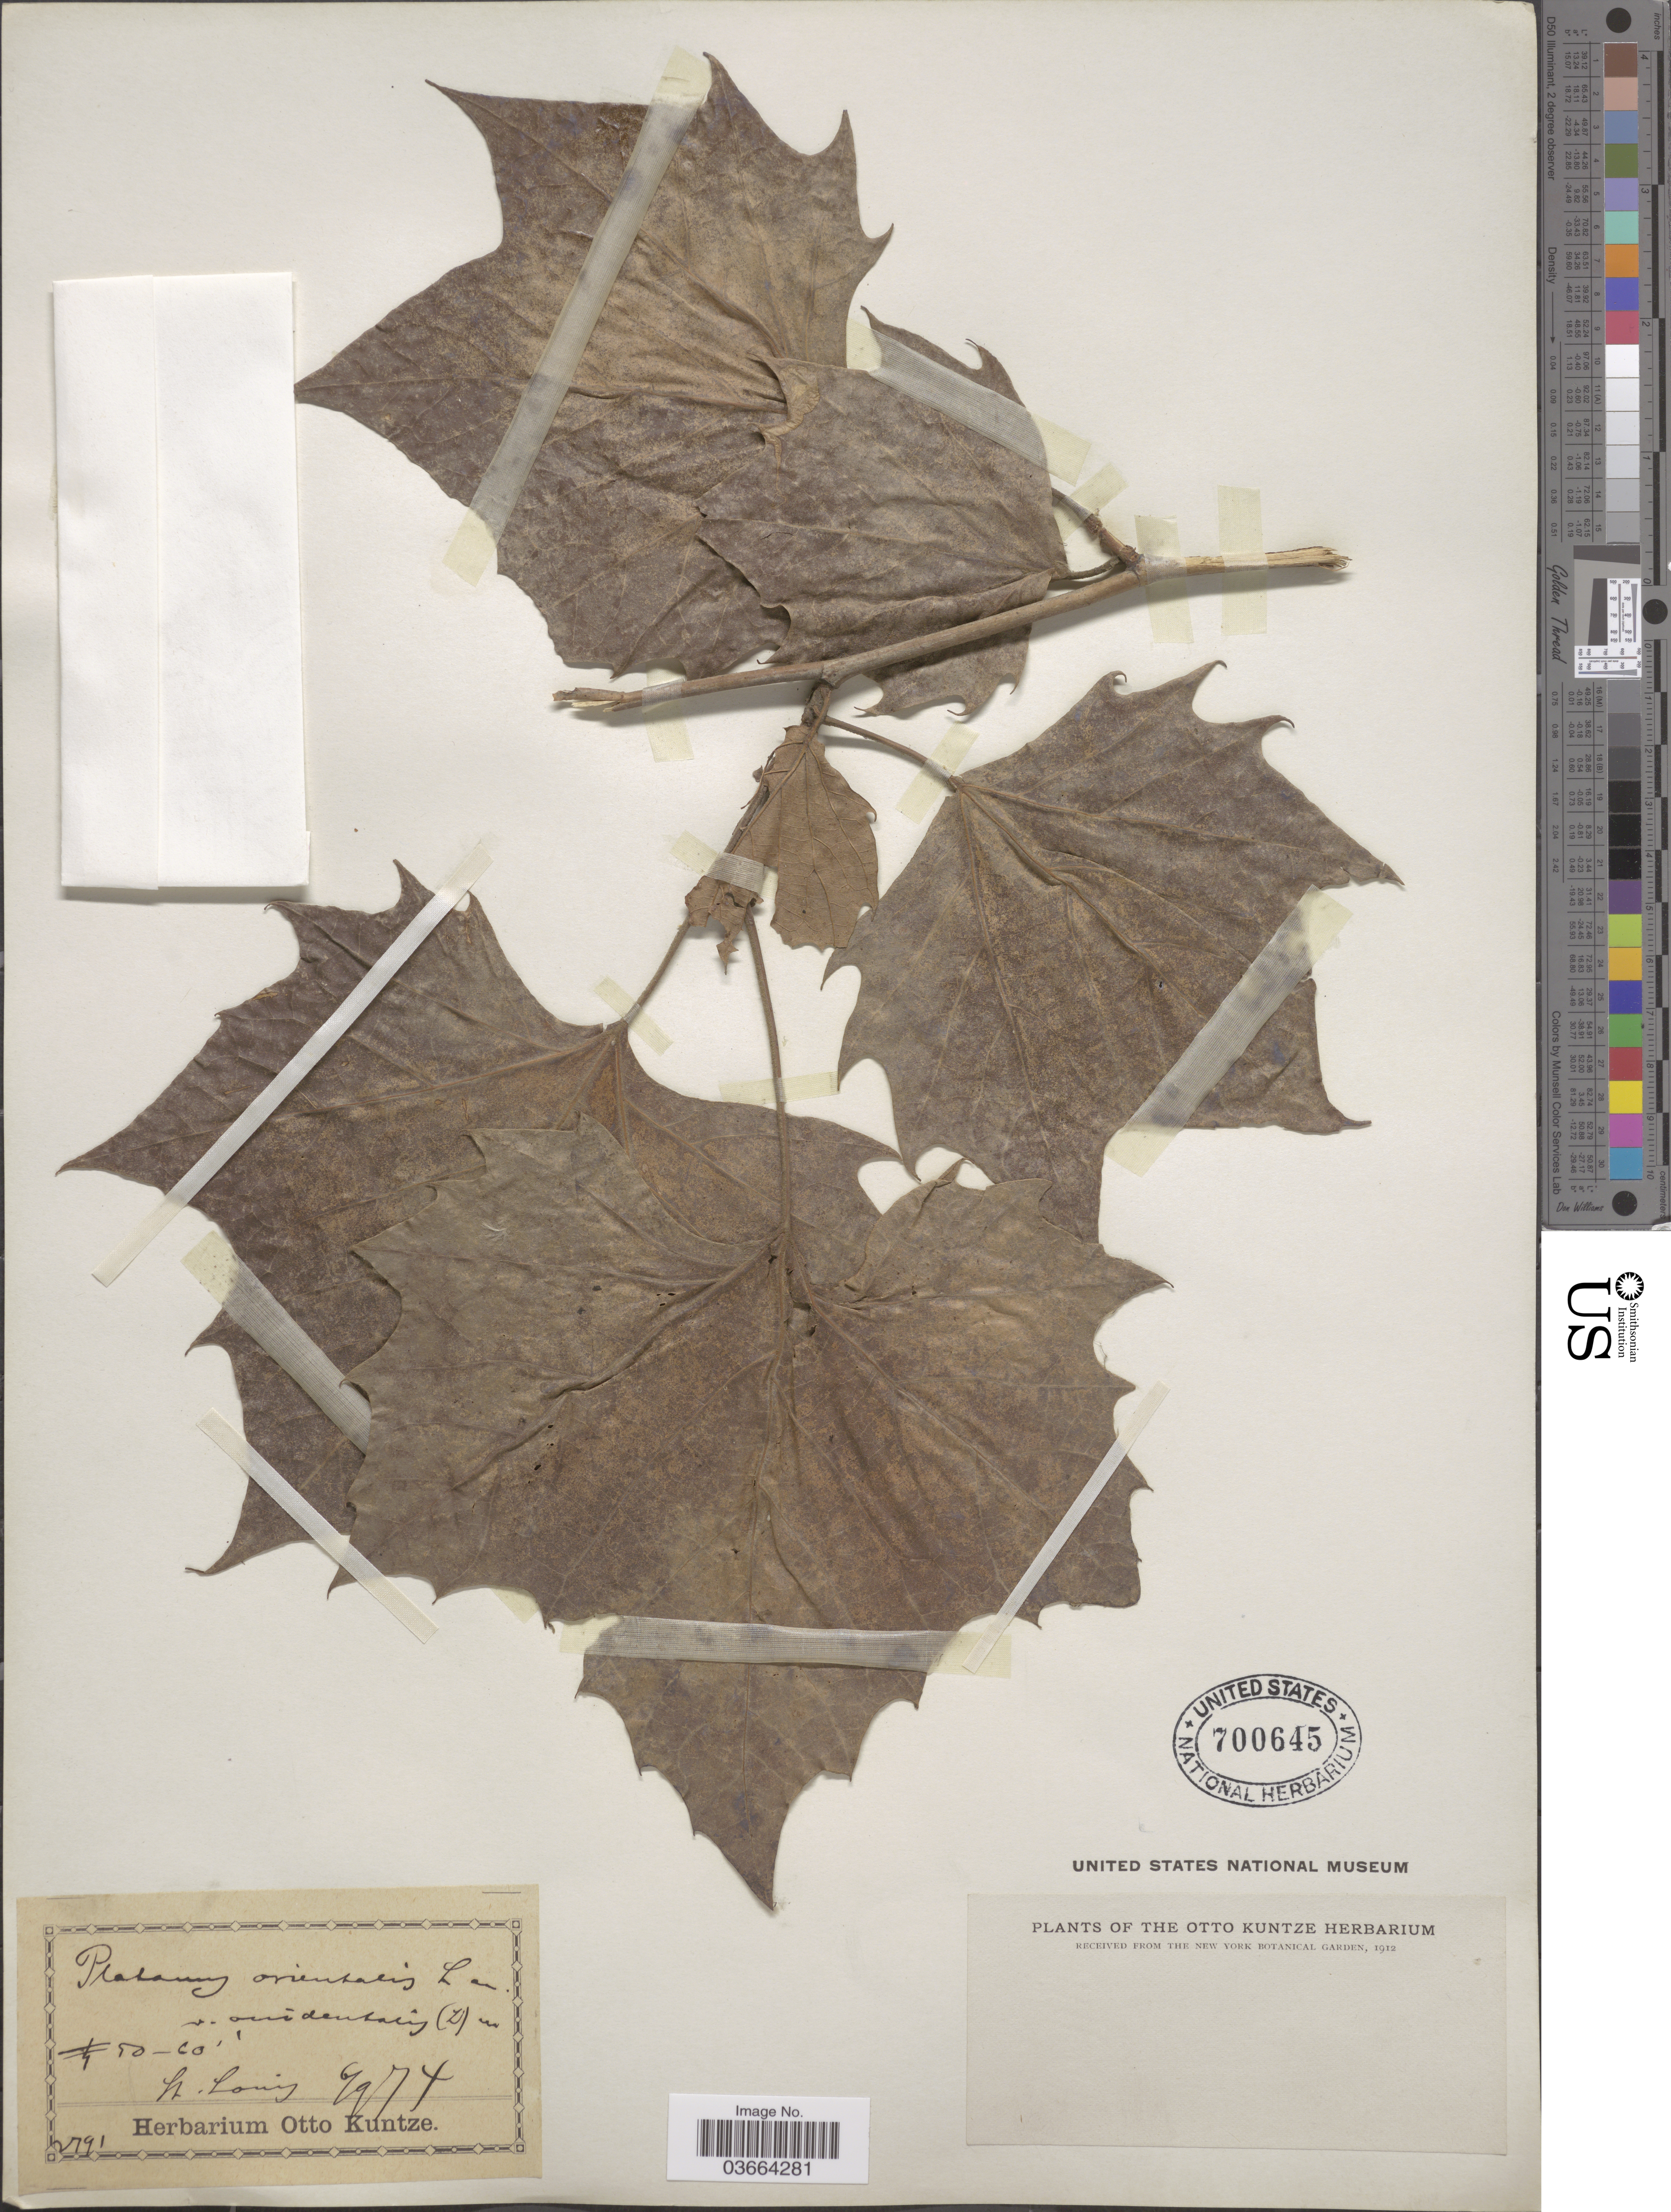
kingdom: Plantae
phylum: Tracheophyta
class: Magnoliopsida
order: Proteales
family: Platanaceae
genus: Platanus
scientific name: Platanus orientalis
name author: L.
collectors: ex herb. Otto Kuntze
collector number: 2791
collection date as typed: Transcribed d/m/y: 6/9/74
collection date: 1874-09-06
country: United States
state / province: Missouri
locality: St Louis.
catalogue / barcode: US 700645